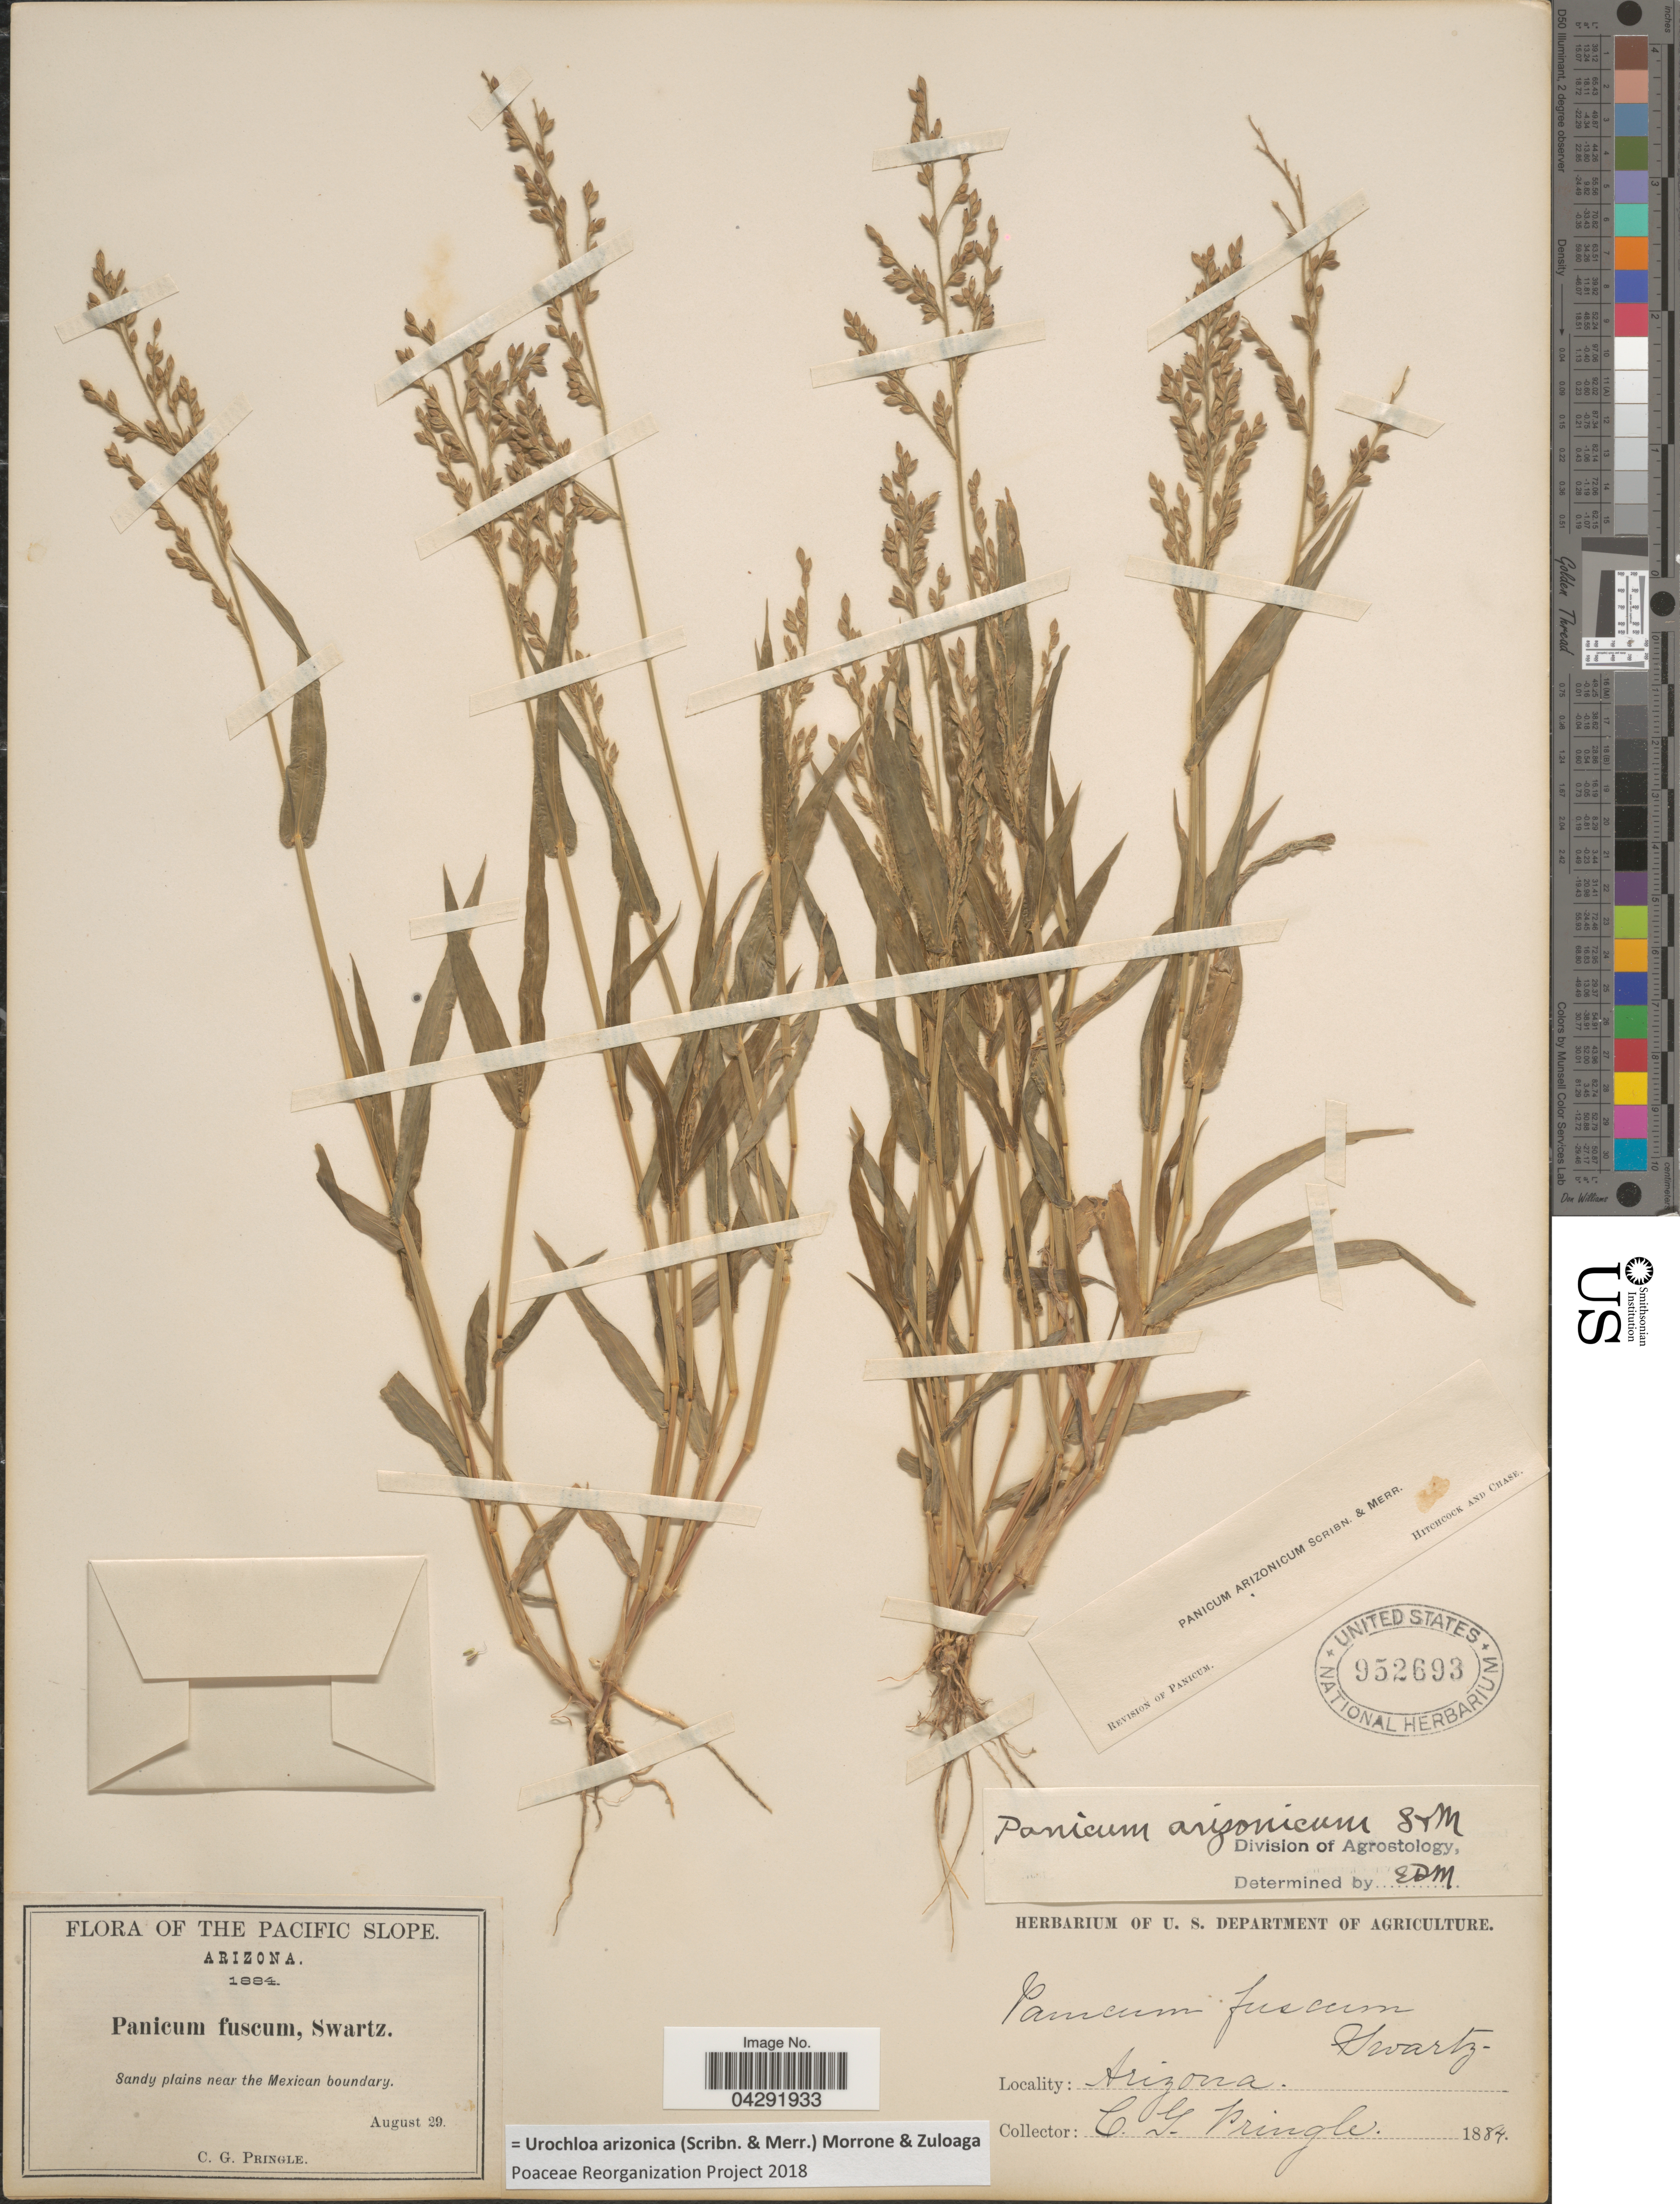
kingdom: Plantae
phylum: Tracheophyta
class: Liliopsida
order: Poales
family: Poaceae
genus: Urochloa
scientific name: Urochloa arizonica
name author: (Scribn. & Merr.) Morrone & Zuloaga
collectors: C. G. Pringle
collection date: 1884-08-29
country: United States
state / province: Arizona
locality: The Pacific Slope. Sandy plains near the Mexican boundary.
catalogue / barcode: US 952693